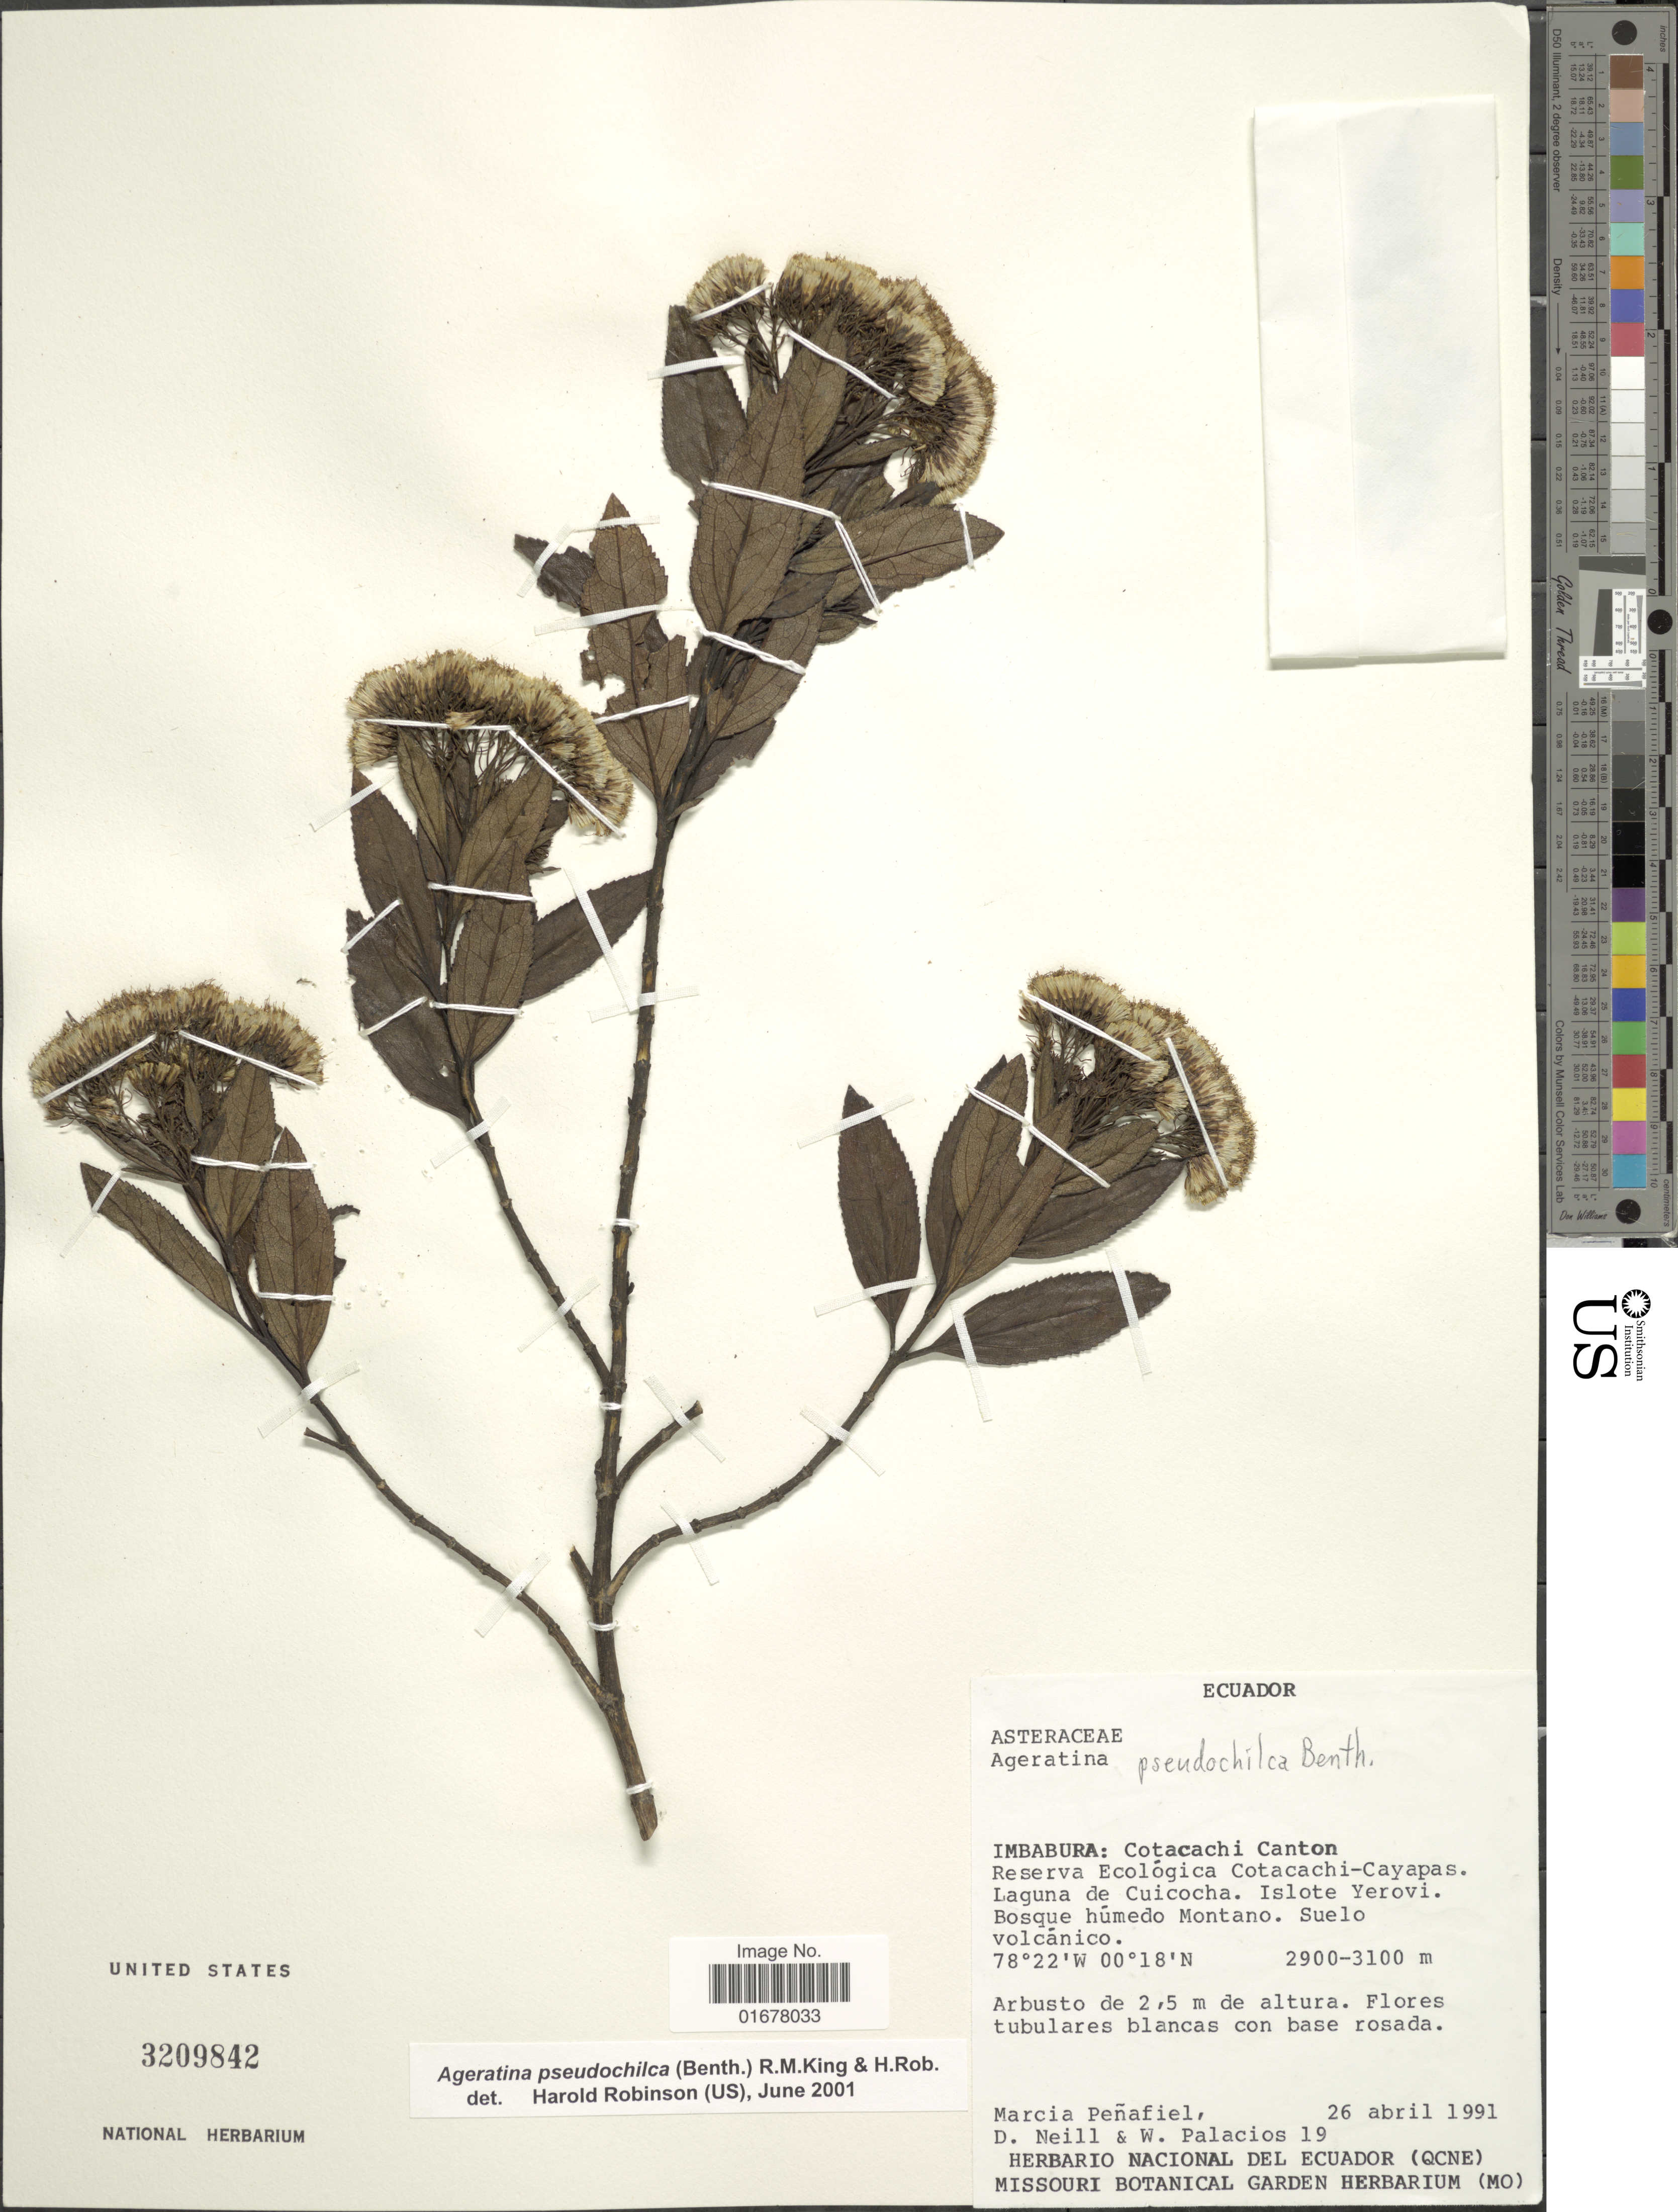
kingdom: Plantae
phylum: Tracheophyta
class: Magnoliopsida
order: Asterales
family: Asteraceae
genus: Ageratina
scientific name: Ageratina pseudochilca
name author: (Benth.) R.M. King & H. Rob.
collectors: M. Penafiel, D. Neill & W. Palacios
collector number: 19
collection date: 1991-04-26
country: Ecuador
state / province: Imbabura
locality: Imbabura: Cotacachi Canton, Reserva Ecologica Cotacachi-Cayapas, Laguna de Cuicocha, Islote Yerovi, Bosque humedo Montano, Suelo volcanico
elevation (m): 2900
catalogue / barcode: US 3209842